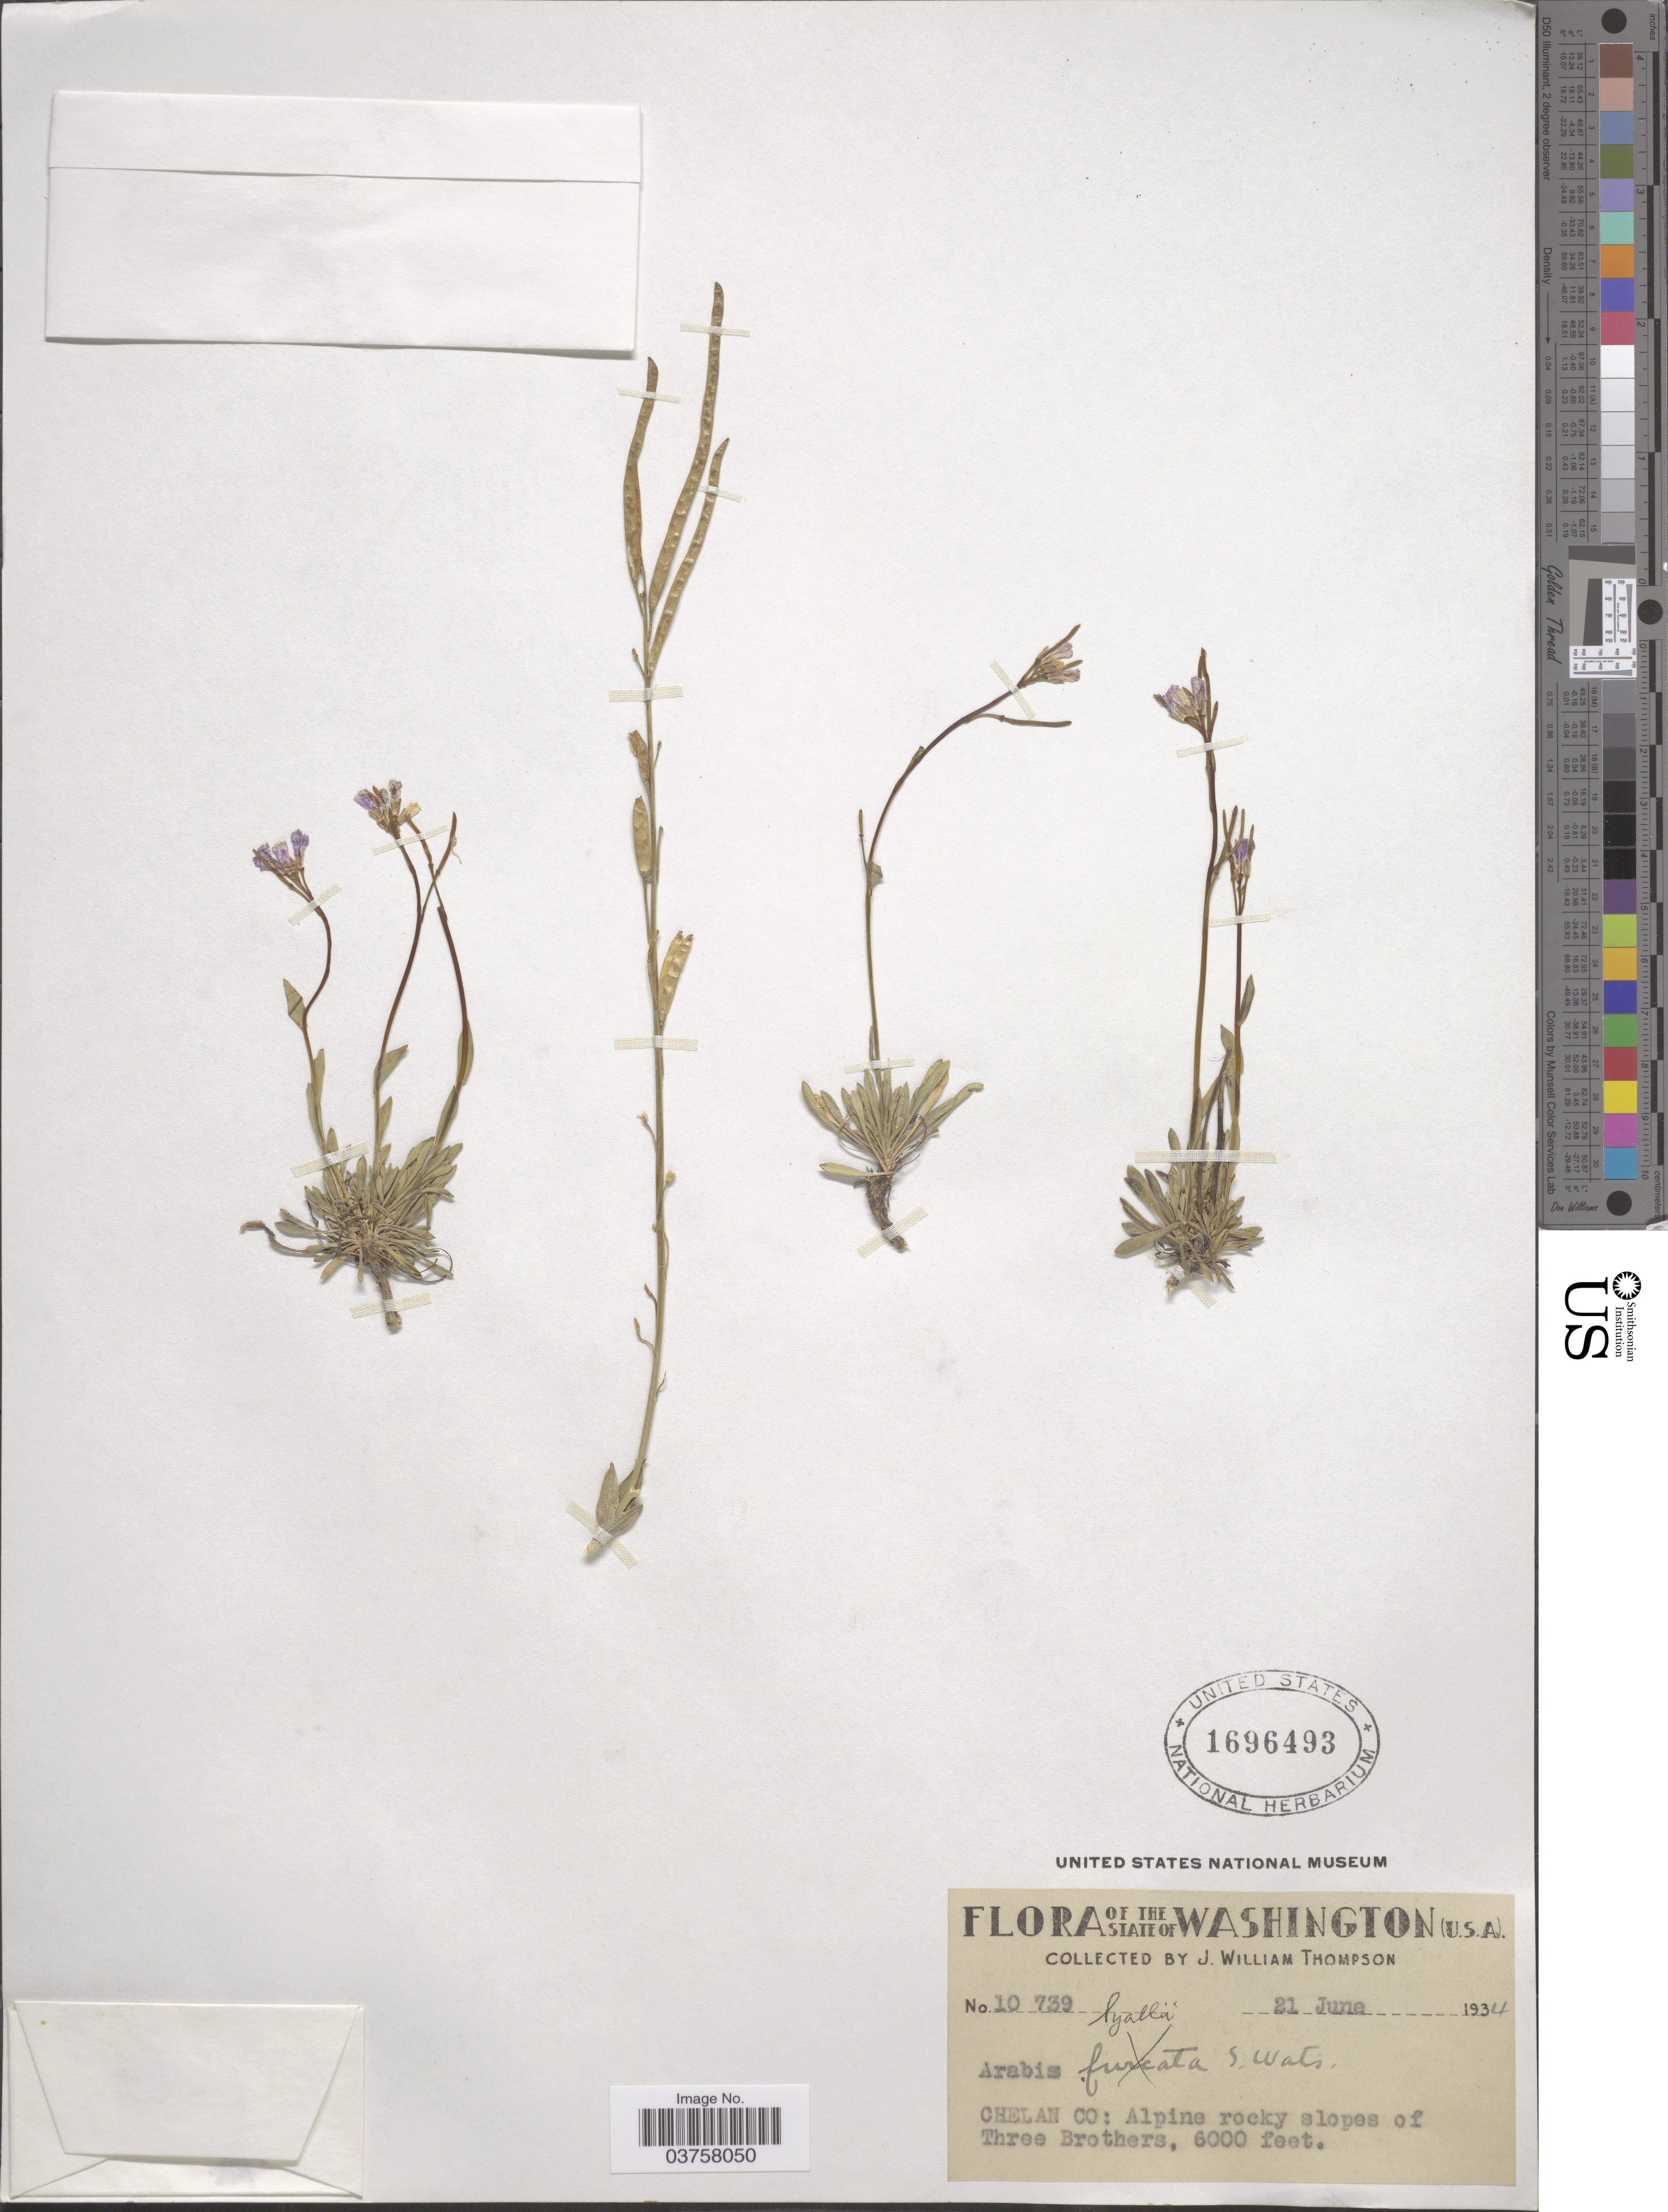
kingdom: Plantae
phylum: Tracheophyta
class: Magnoliopsida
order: Brassicales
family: Brassicaceae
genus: Arabis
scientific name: Arabis lyallii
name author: S. Watson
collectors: J. W. Thompson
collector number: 10739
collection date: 1934-06-21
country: United States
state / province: Washington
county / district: Chelan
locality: Chelan Co: Alpine rocky slopes of Three Brothers.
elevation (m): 1829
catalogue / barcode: US 1696493